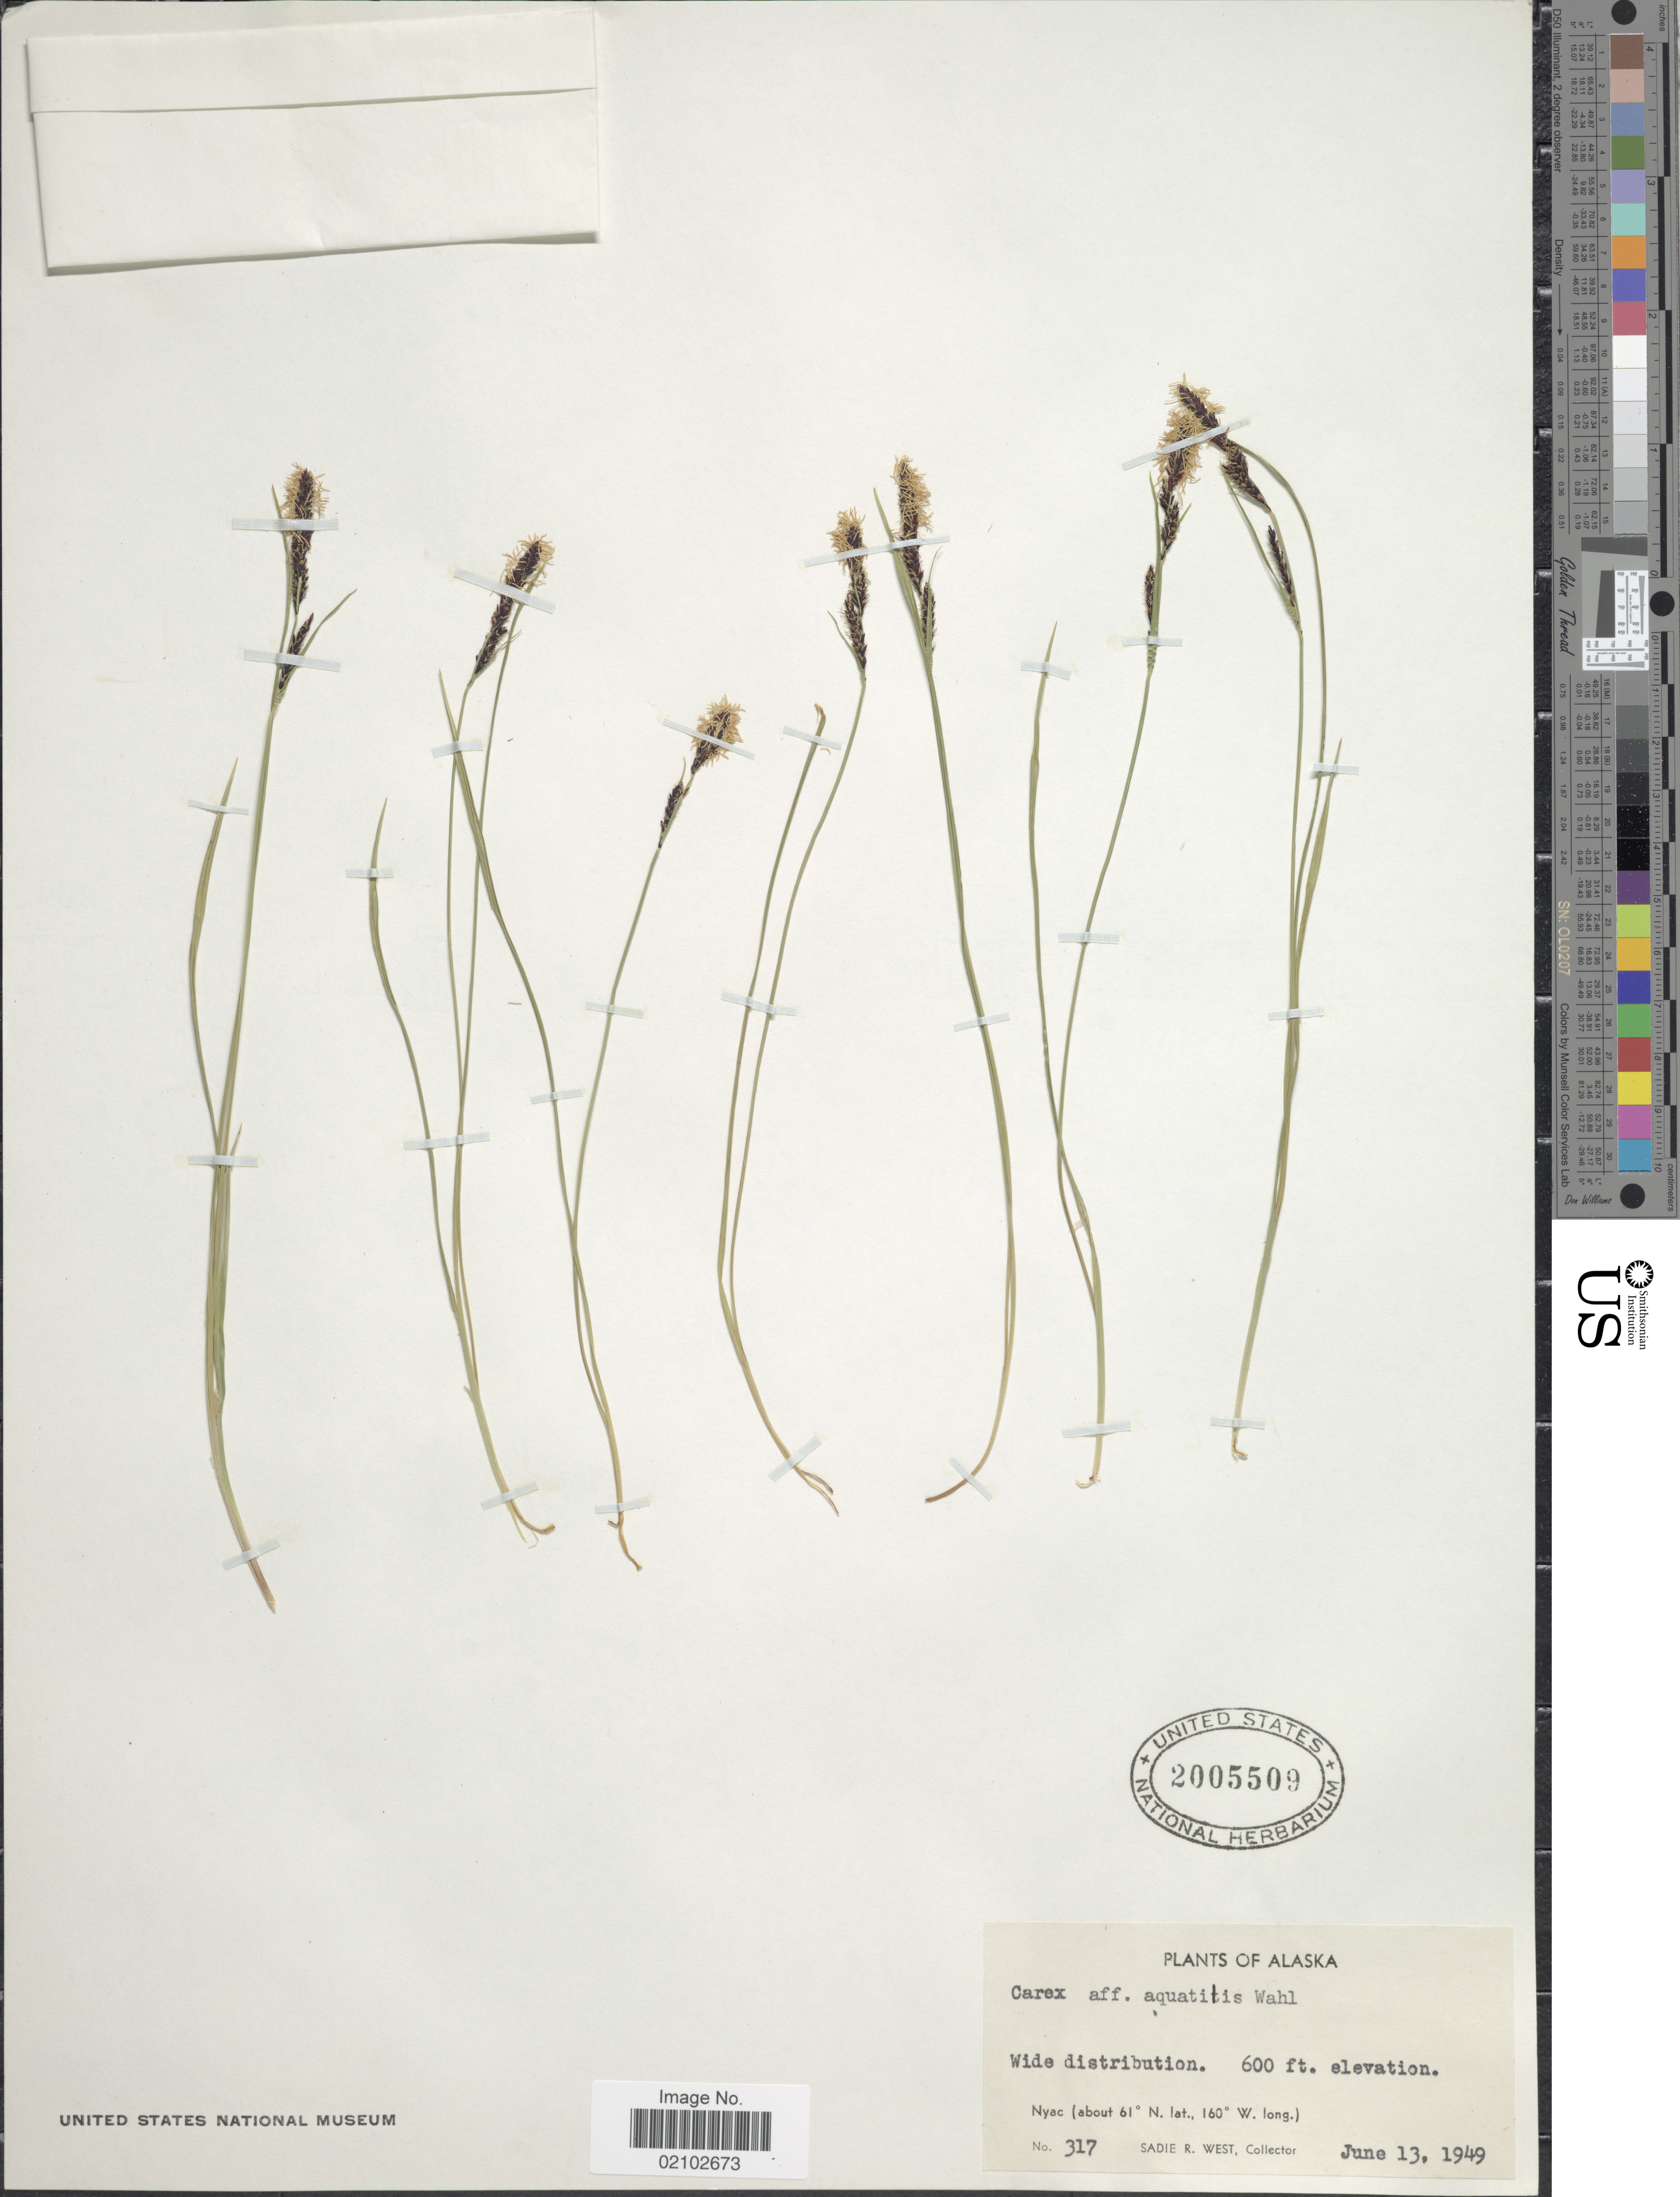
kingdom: Plantae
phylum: Tracheophyta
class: Liliopsida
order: Poales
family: Cyperaceae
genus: Carex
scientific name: Carex aquatilis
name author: Wahlenb.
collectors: S. R. West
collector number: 317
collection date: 1949-06-13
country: United States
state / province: Alaska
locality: Nyac.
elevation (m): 183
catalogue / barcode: US 2005509